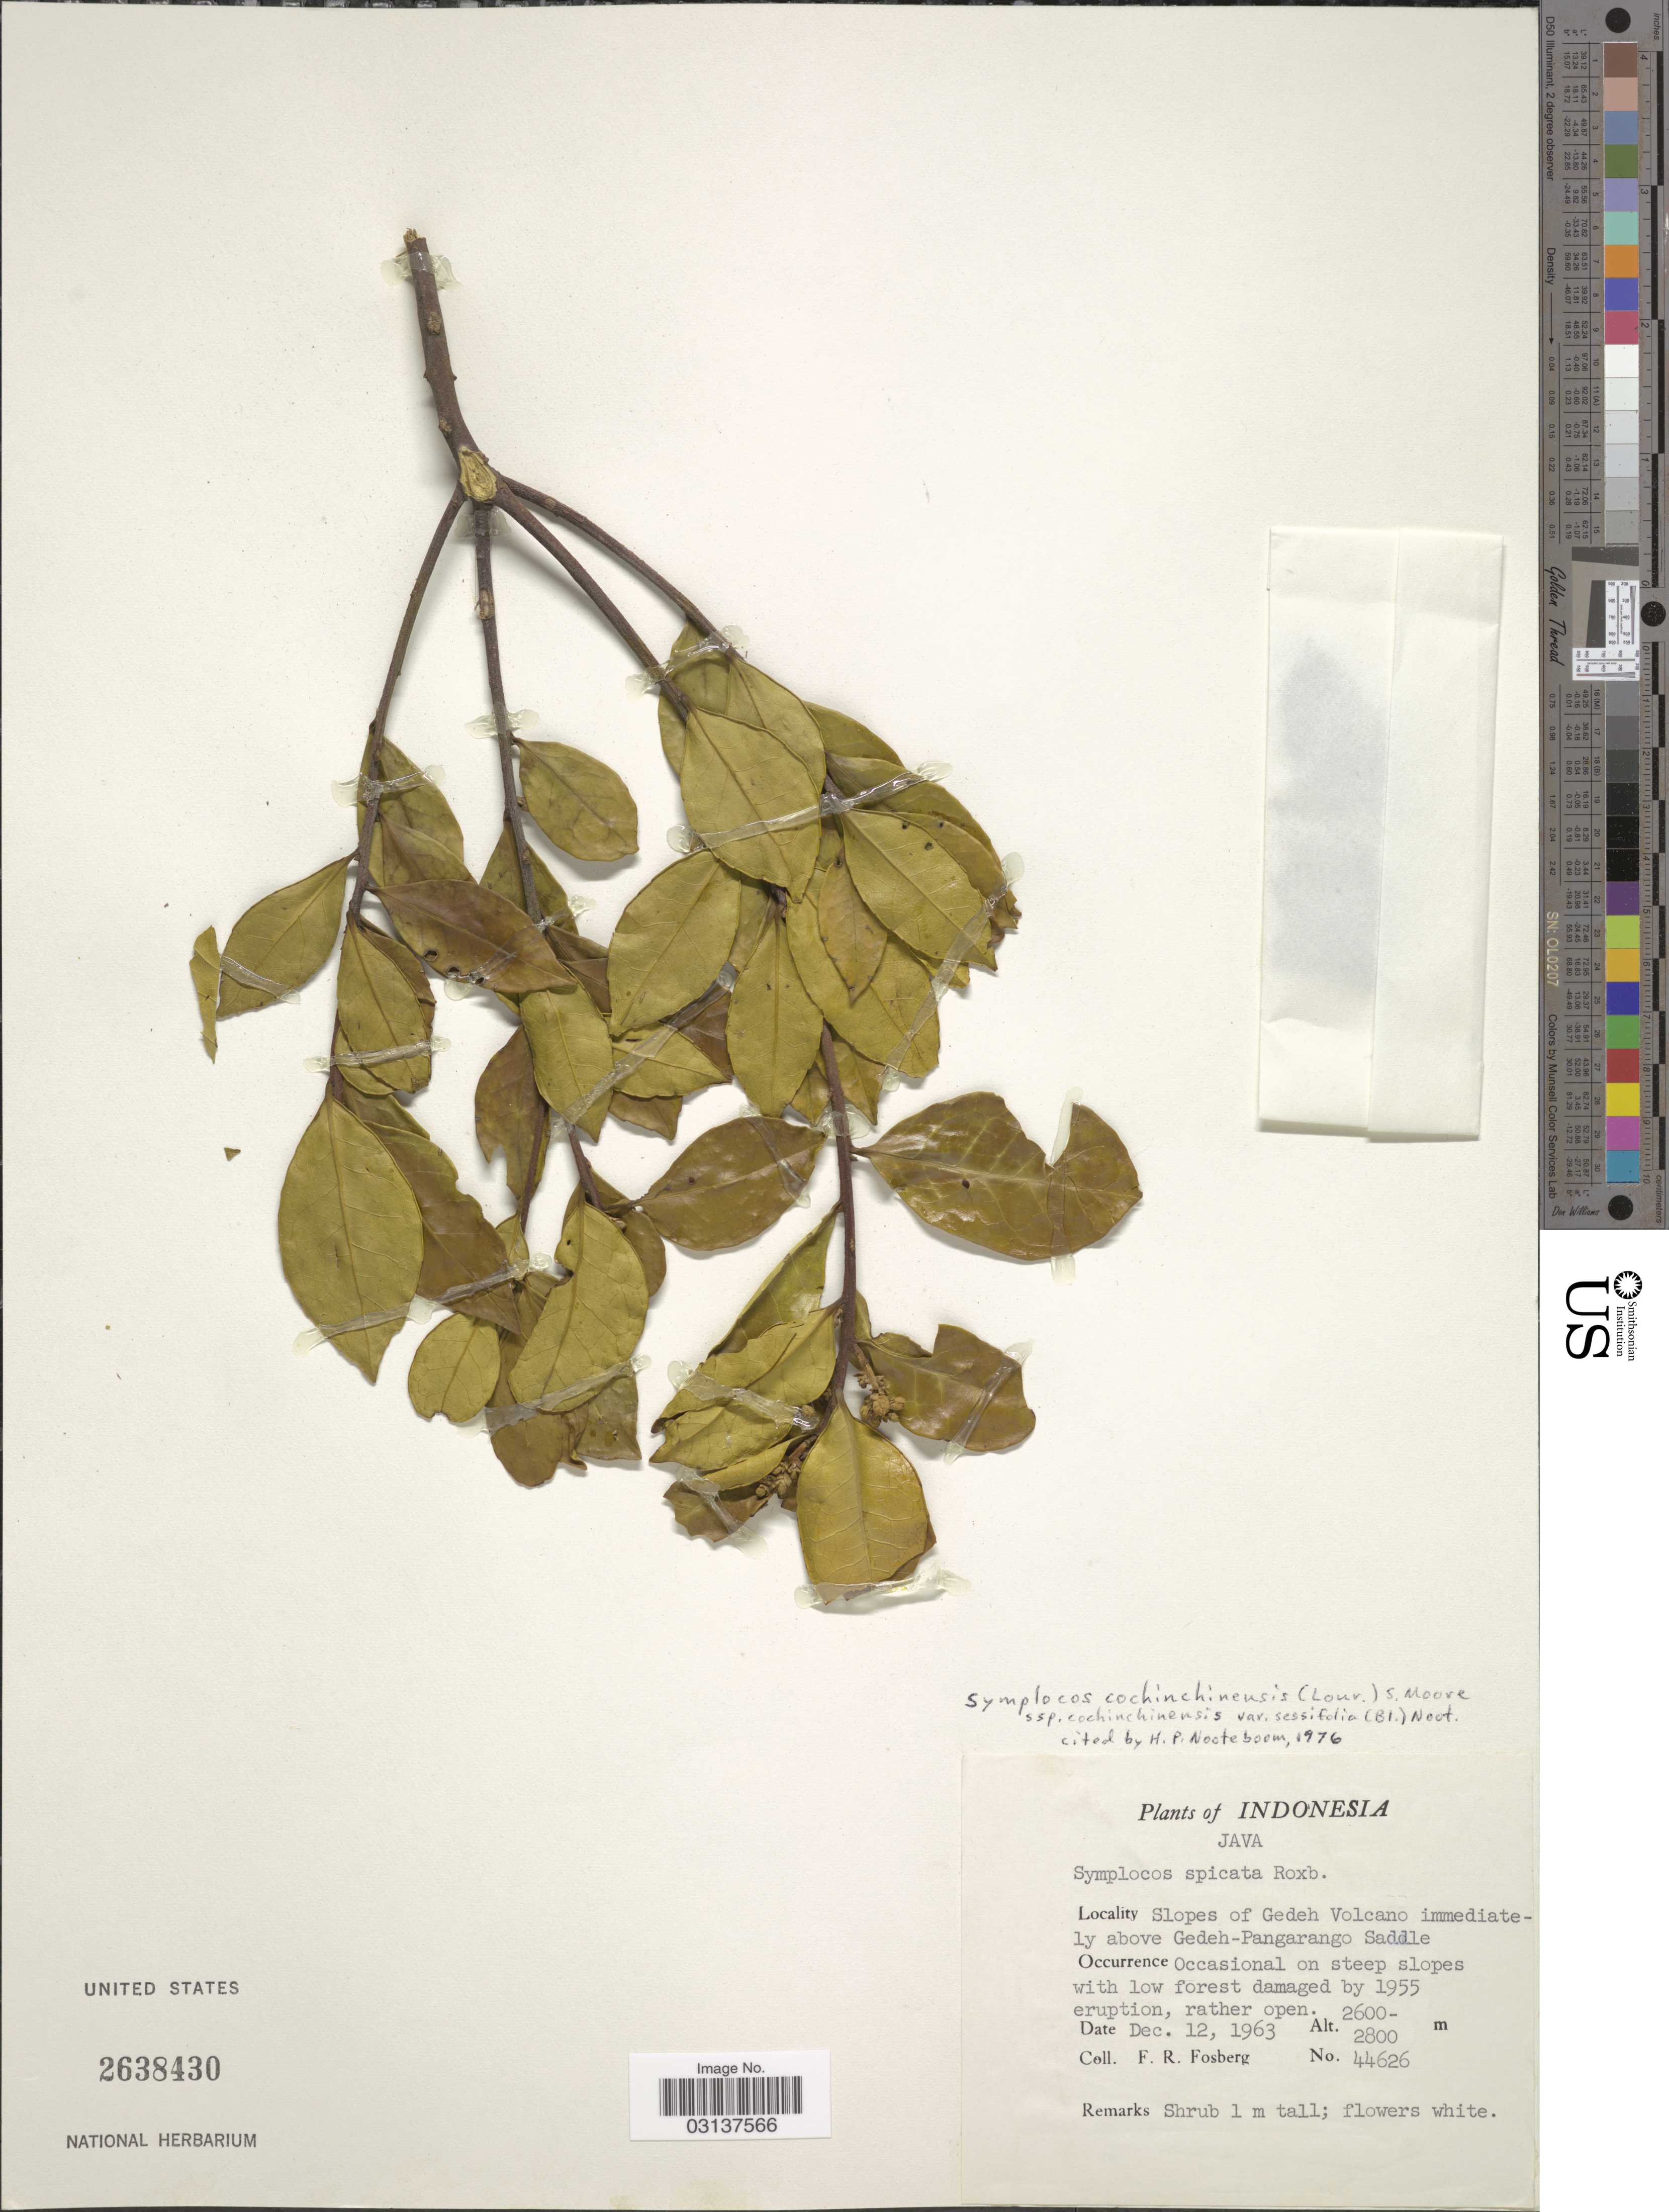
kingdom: Plantae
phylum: Tracheophyta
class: Magnoliopsida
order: Ericales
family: Symplocaceae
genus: Symplocos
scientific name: Symplocos cochinchinensis var. sessifolia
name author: (Blume) Noot.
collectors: F. R. Fosberg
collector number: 44626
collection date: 1963-12-12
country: Indonesia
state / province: Java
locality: Slopes of Gedeh Volcano immediately above Gedeh-Pangarango Saddle.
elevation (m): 2600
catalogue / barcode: US 2638430